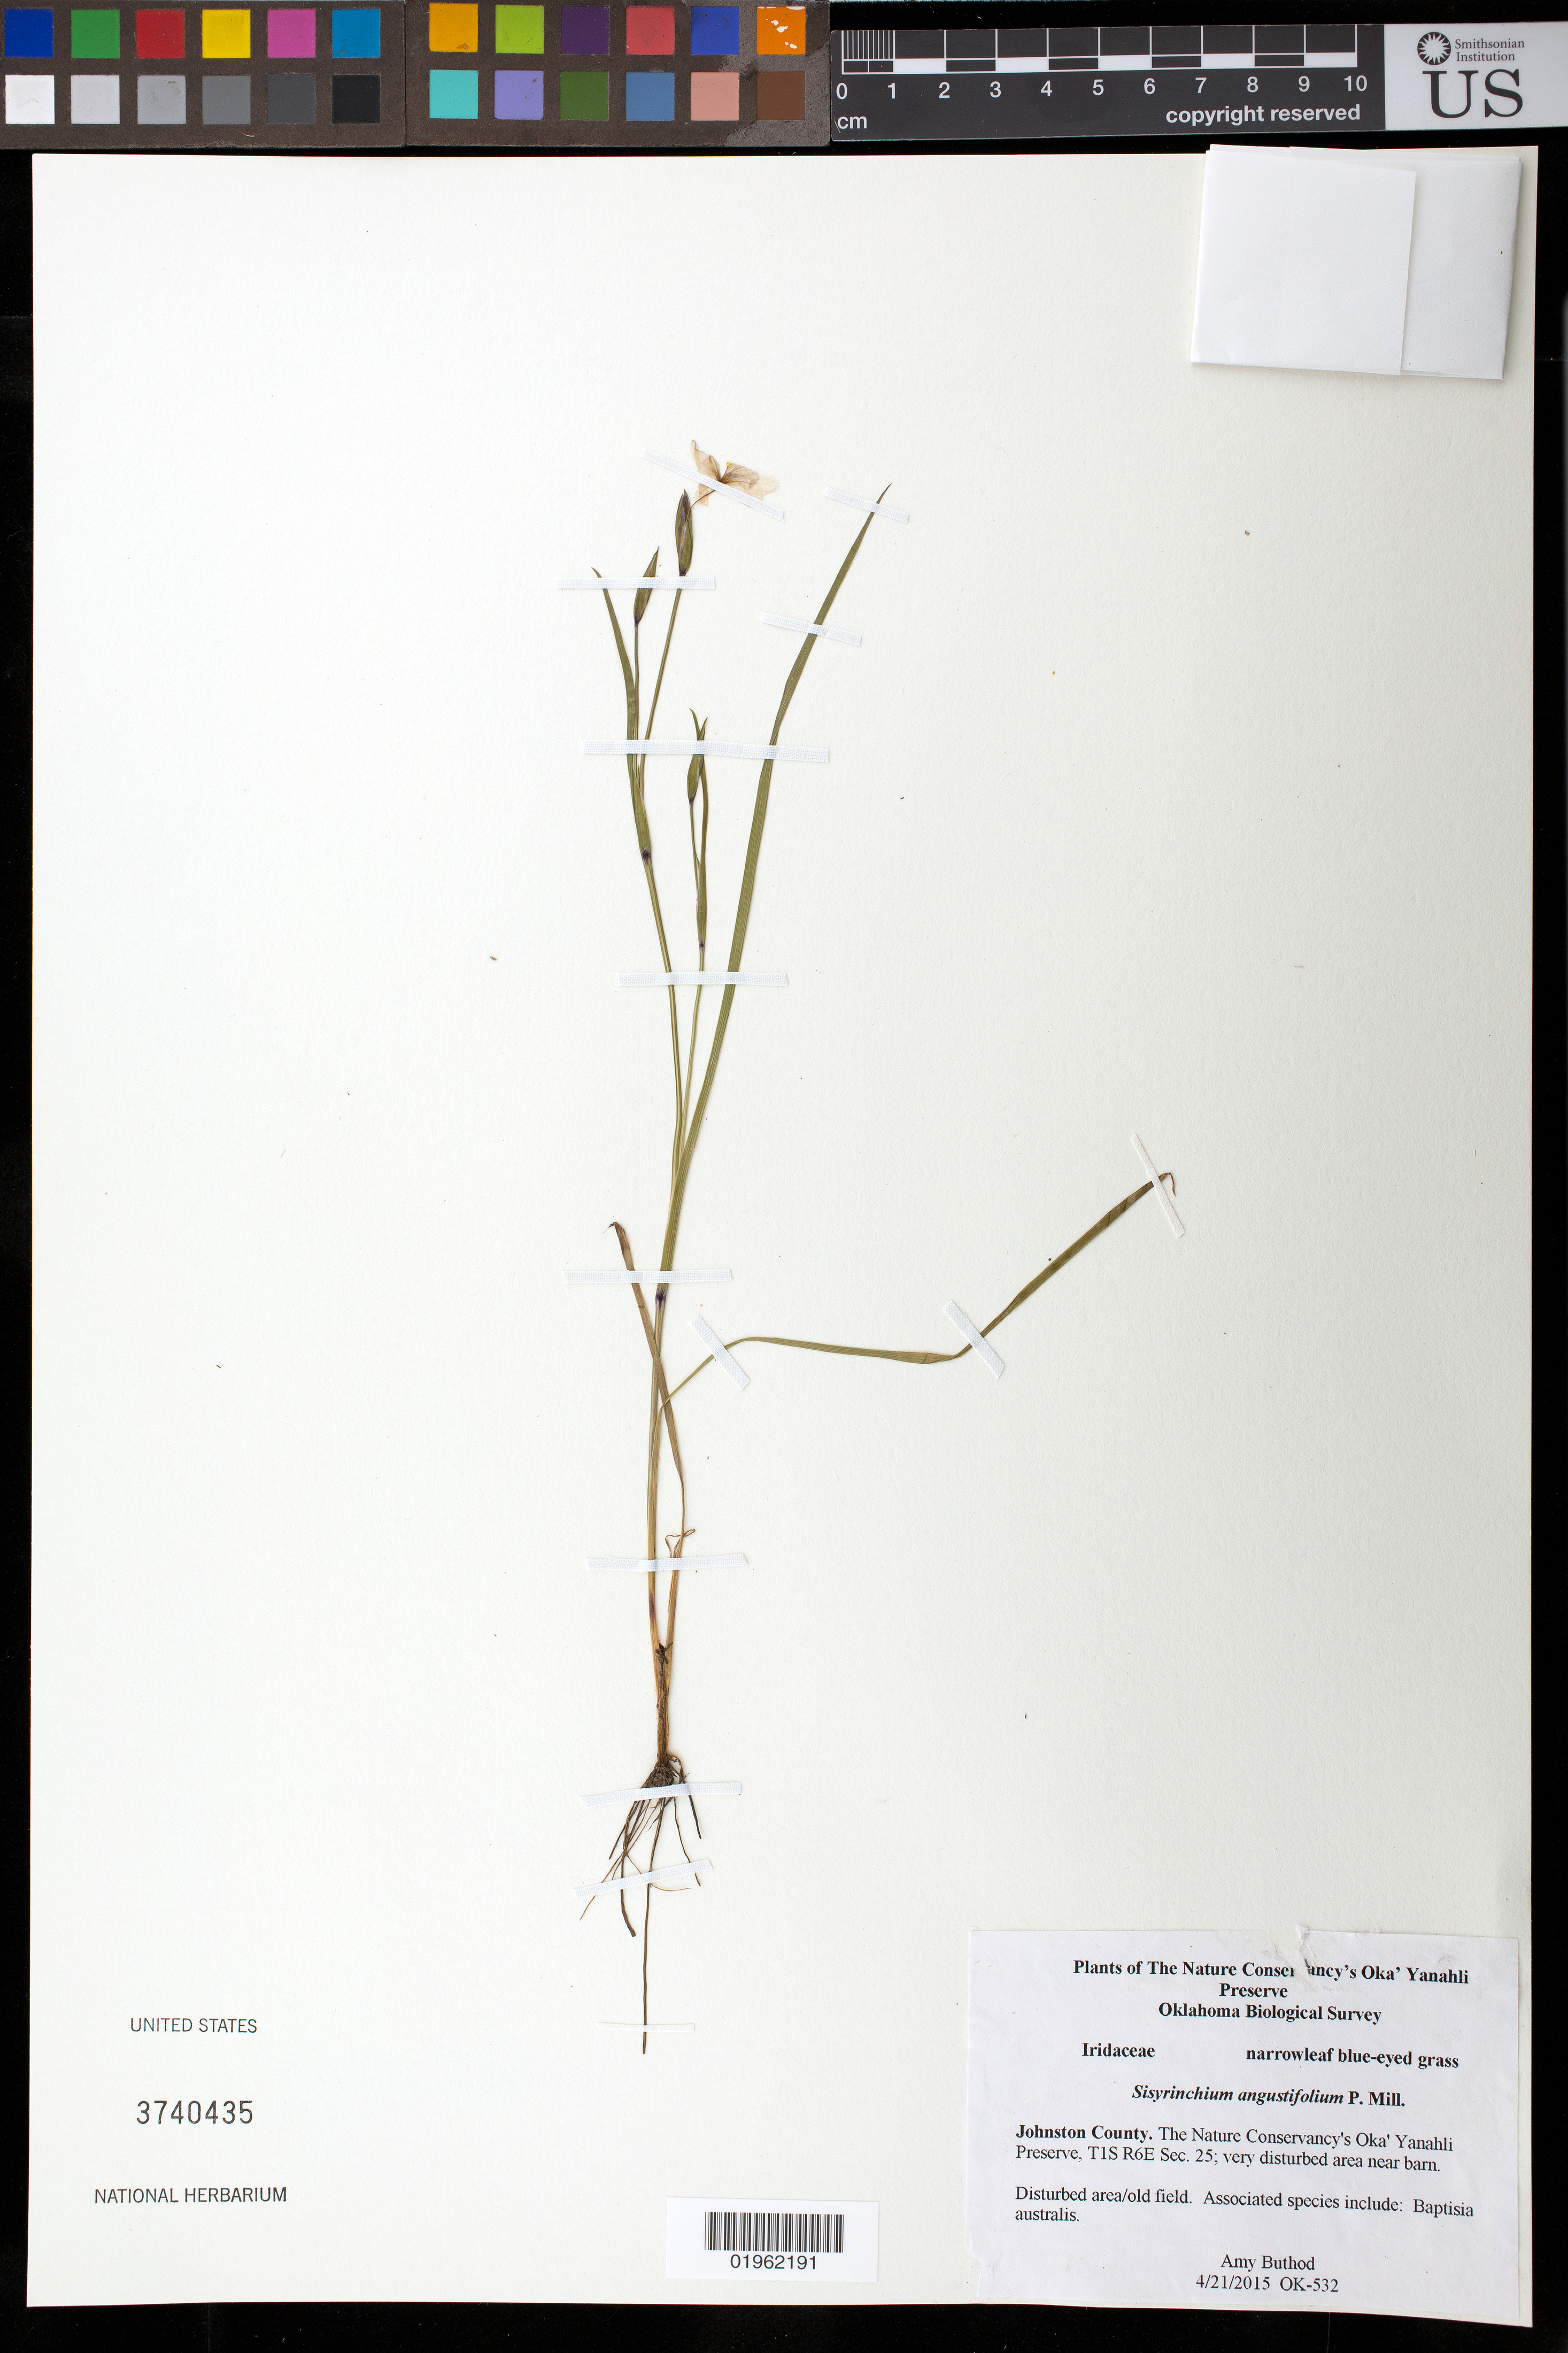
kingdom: Plantae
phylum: Tracheophyta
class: Liliopsida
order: Asparagales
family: Iridaceae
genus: Sisyrinchium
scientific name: Sisyrinchium angustifolium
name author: Mill.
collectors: A. Buthod & J. Tucker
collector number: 532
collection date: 2015-03-21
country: United States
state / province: Oklahoma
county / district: Johnston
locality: The Nature Conservancy's Oka'Yanahli Preserve. TiS R6E Sec. 25; very disturbed area near barn.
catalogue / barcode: US 3740435